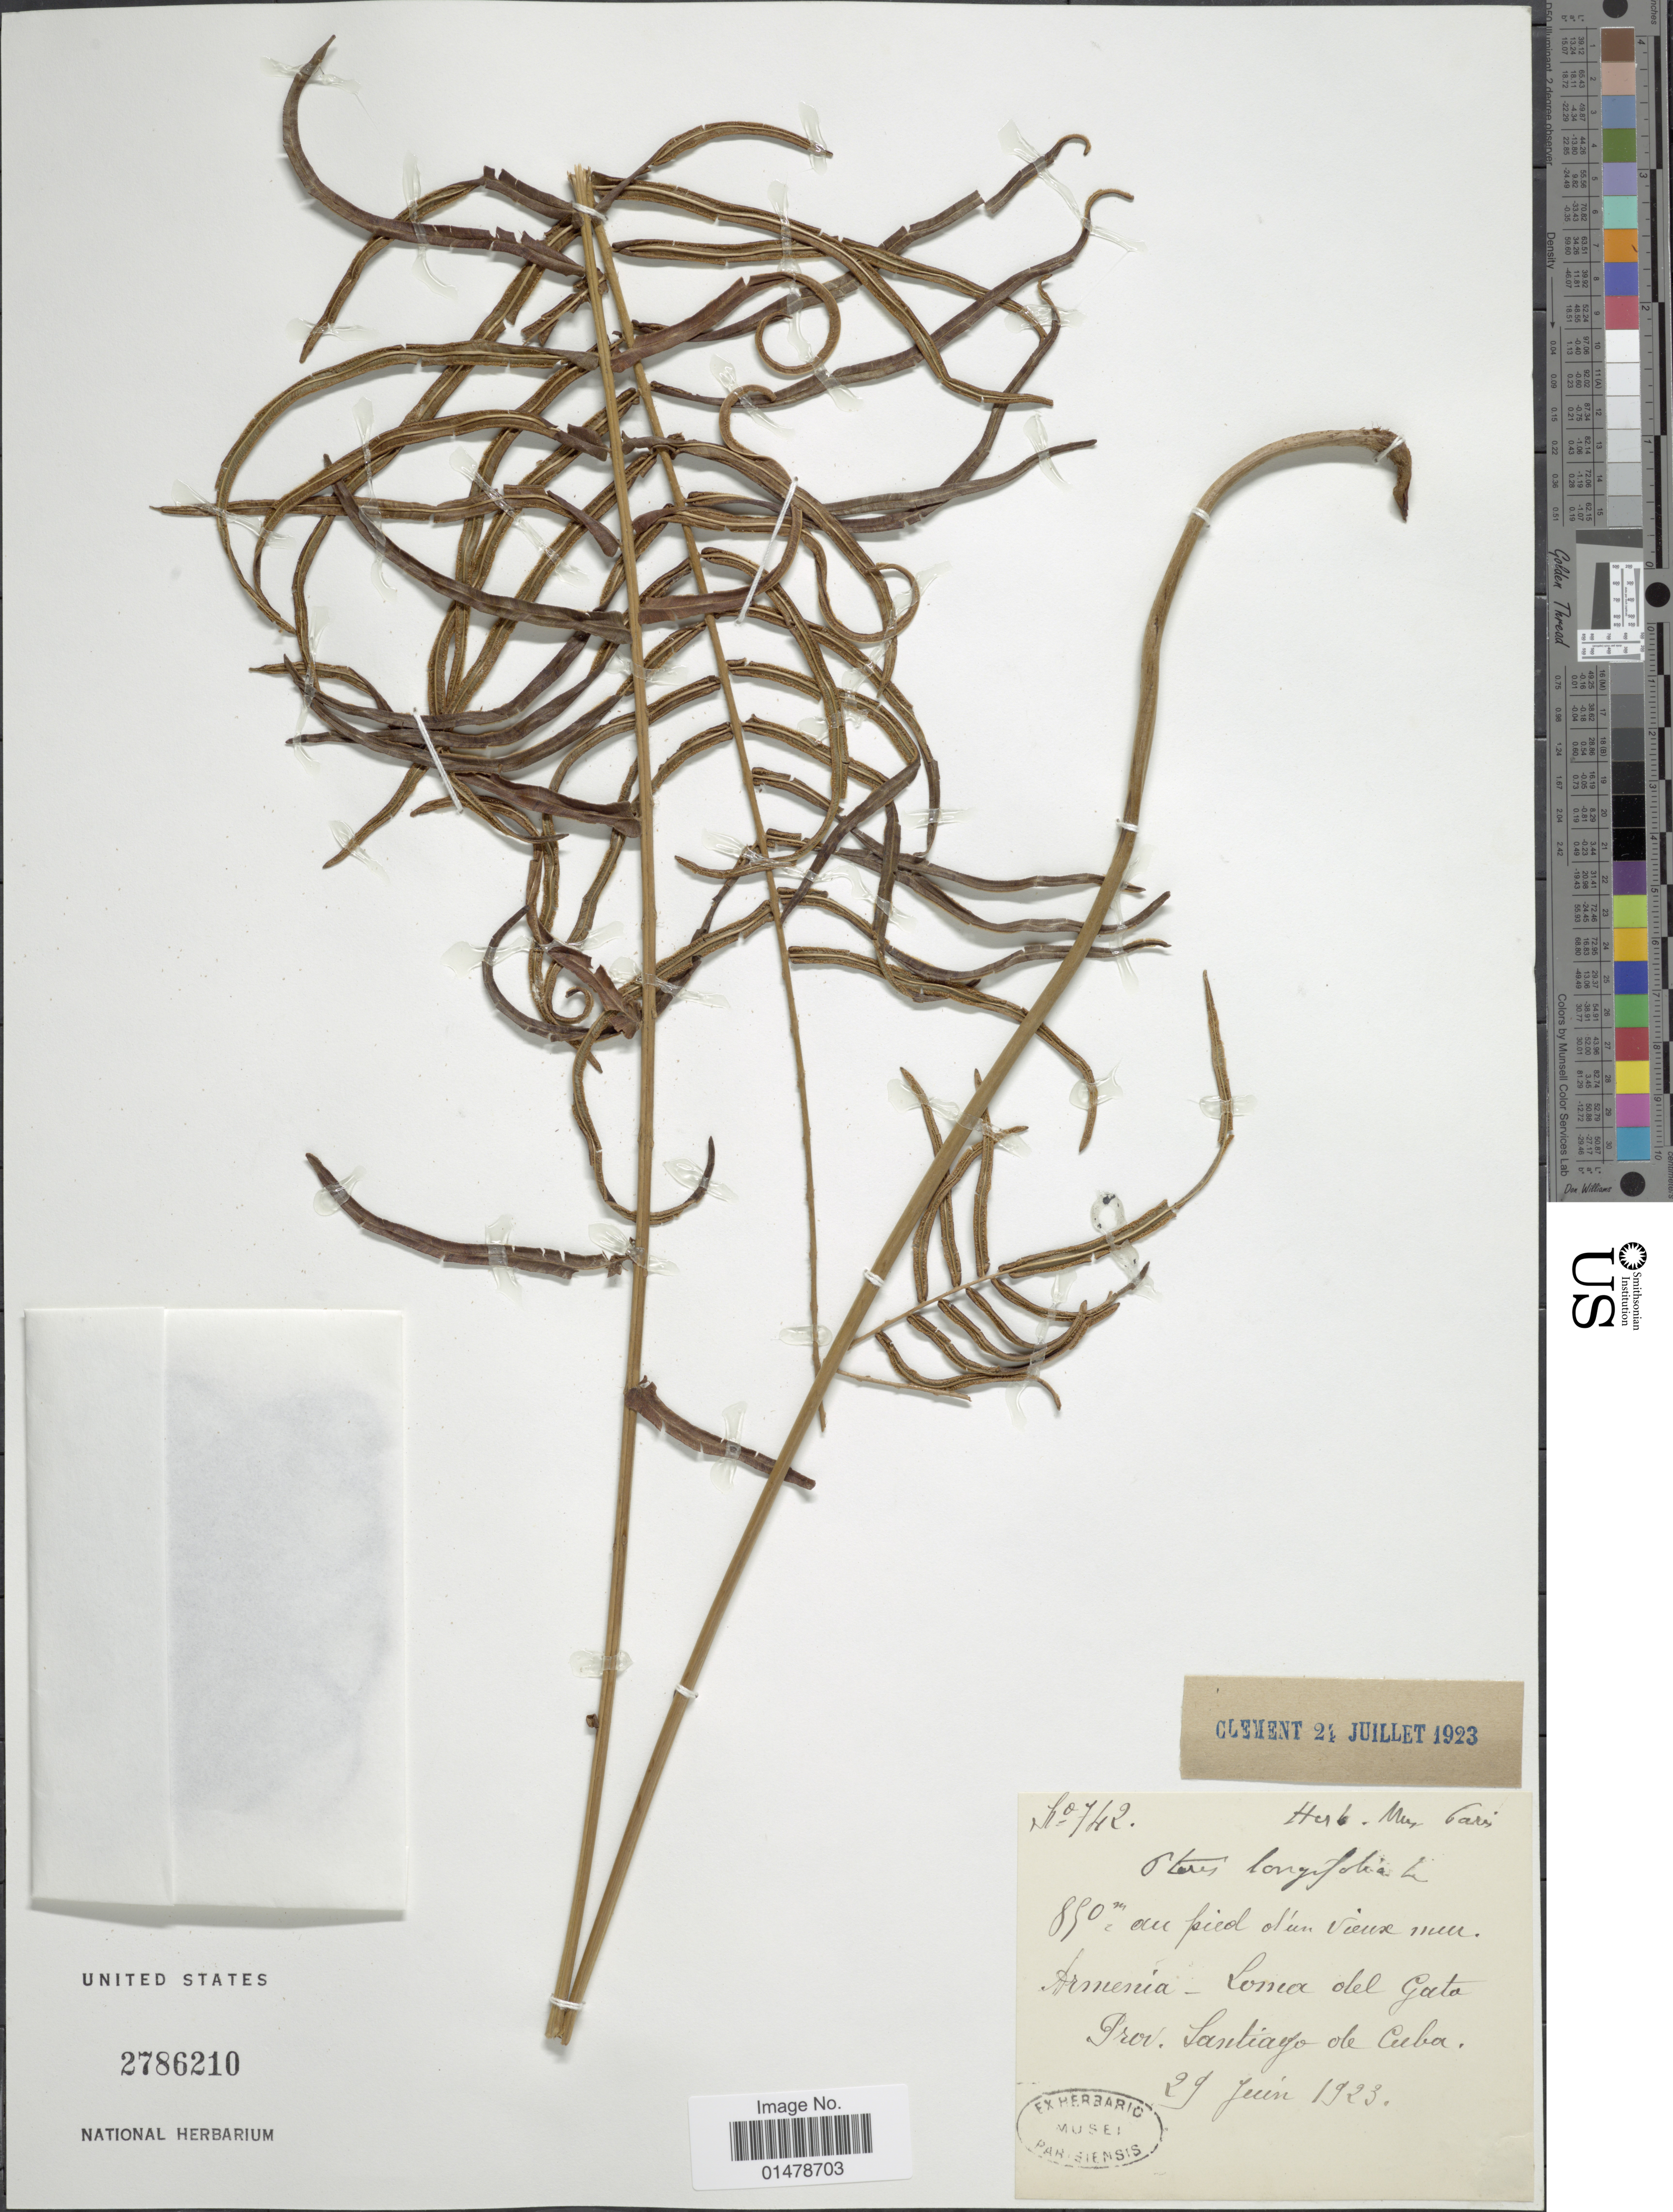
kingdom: Plantae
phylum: Tracheophyta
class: Polypodiopsida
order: Polypodiales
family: Pteridaceae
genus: Pteris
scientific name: Pteris longifolia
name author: L.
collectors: ex herb. Mus. Paris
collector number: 742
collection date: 1923-06-29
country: Cuba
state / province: Santiago de Cuba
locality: Armenia - Loma del Gato. prov. Santiago de Cuba.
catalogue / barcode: US 2786210